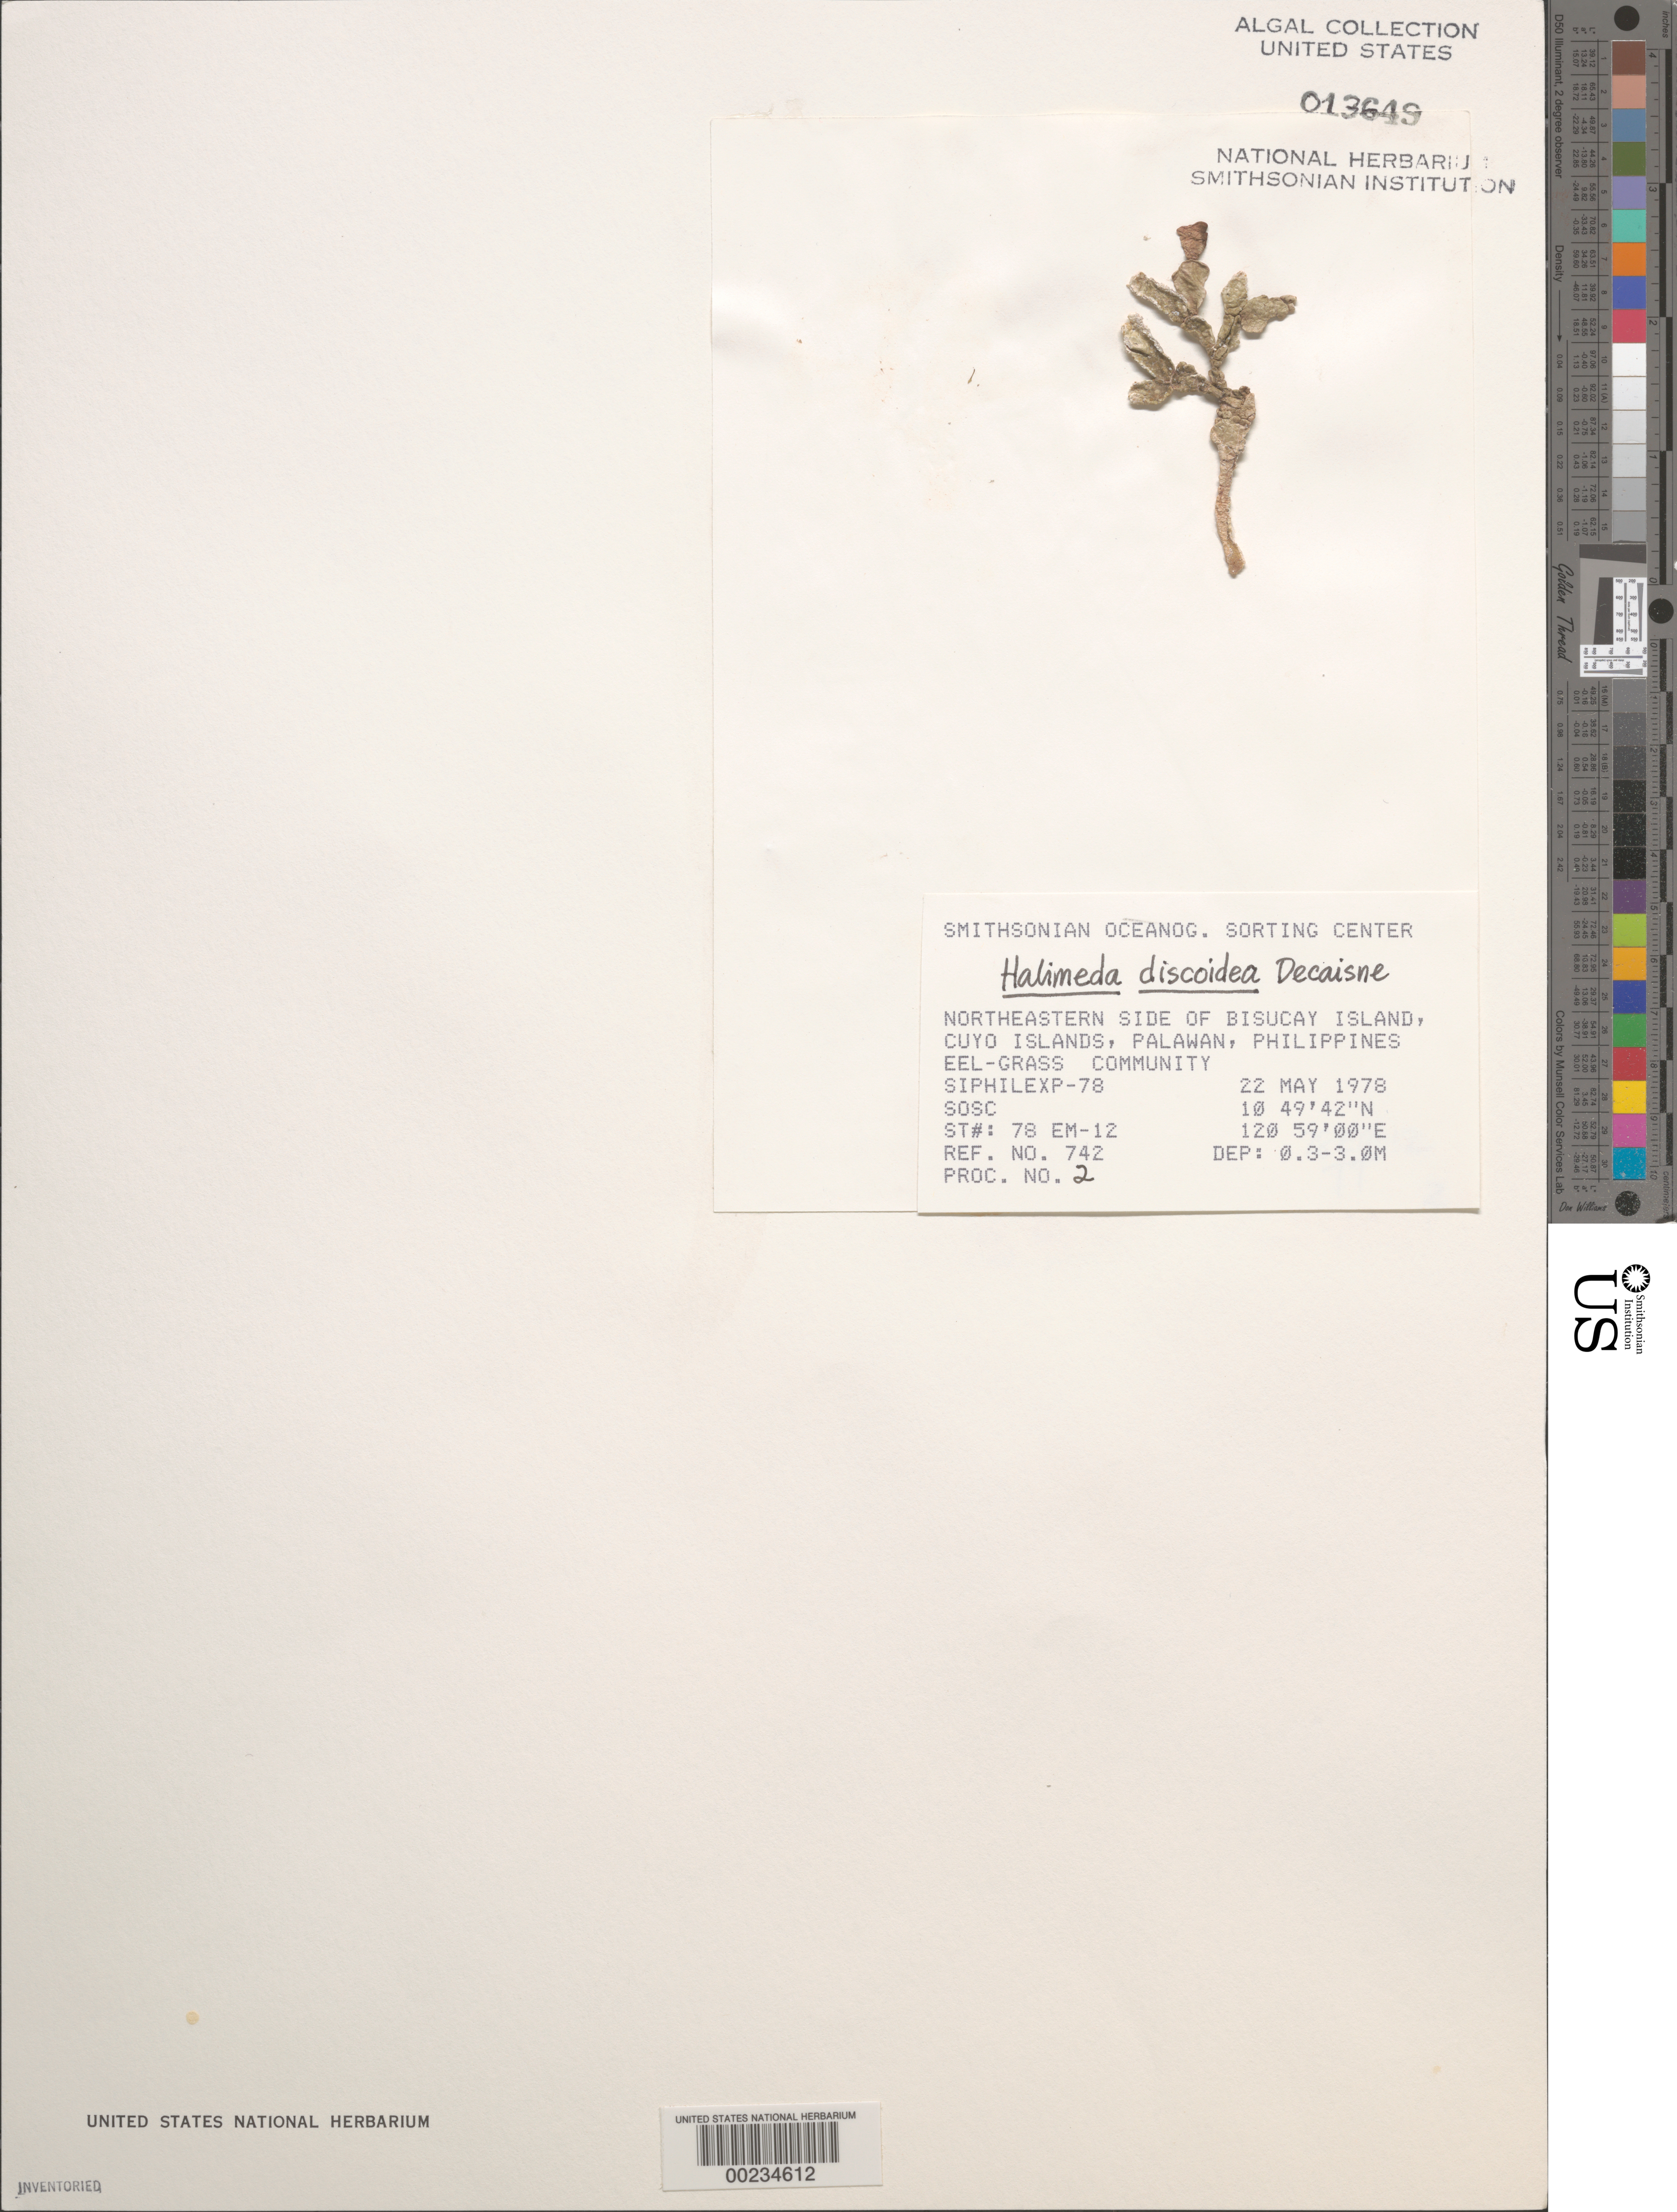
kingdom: Plantae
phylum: Chlorophyta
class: Ulvophyceae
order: Bryopsidales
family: Halimedaceae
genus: Halimeda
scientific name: Halimeda discoidea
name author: Decne.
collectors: SOSC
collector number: Station 78 Em-12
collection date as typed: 22 May 1978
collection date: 1978-05-22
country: Philippines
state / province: Mimaropa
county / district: Palawan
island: Bisucay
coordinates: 10 49' 42" N, 120 59' 00" E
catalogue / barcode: US 13649